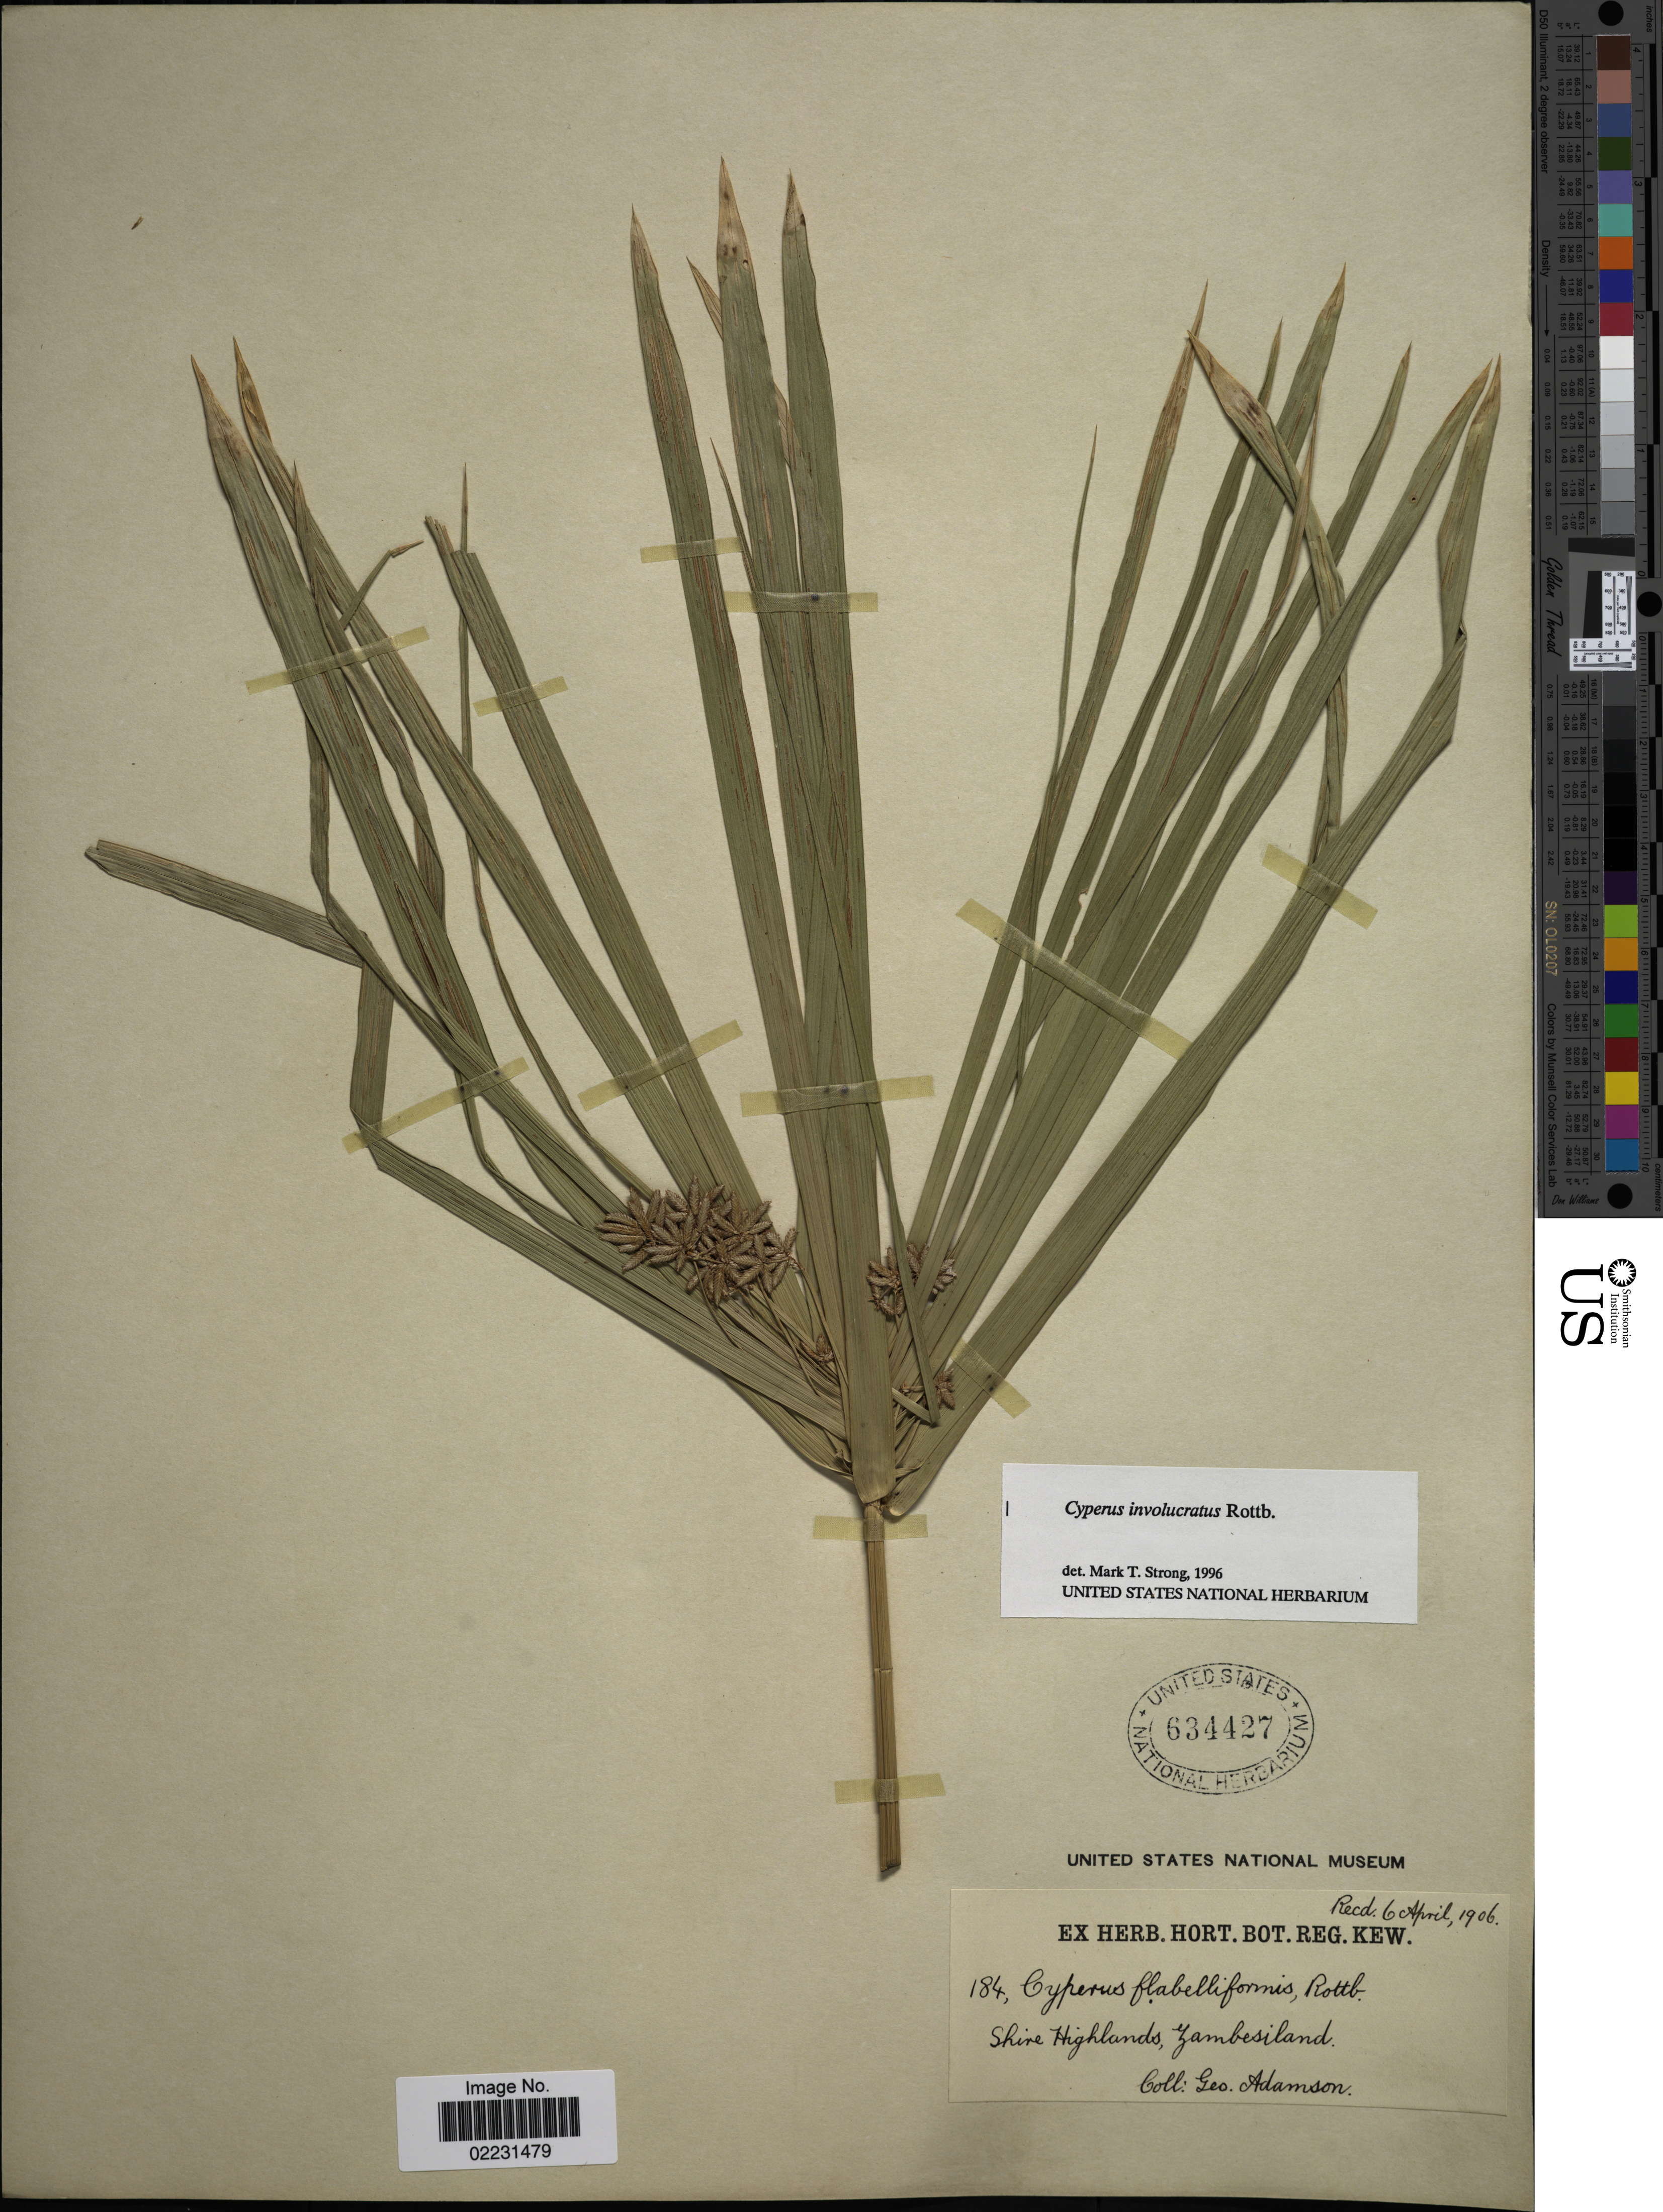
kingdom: Plantae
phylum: Tracheophyta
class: Liliopsida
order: Poales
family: Cyperaceae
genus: Cyperus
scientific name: Cyperus involucratus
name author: Rottb.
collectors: G. Adamson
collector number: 184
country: Malawi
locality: Zambesiland, Shire Highlands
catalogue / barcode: US 634427